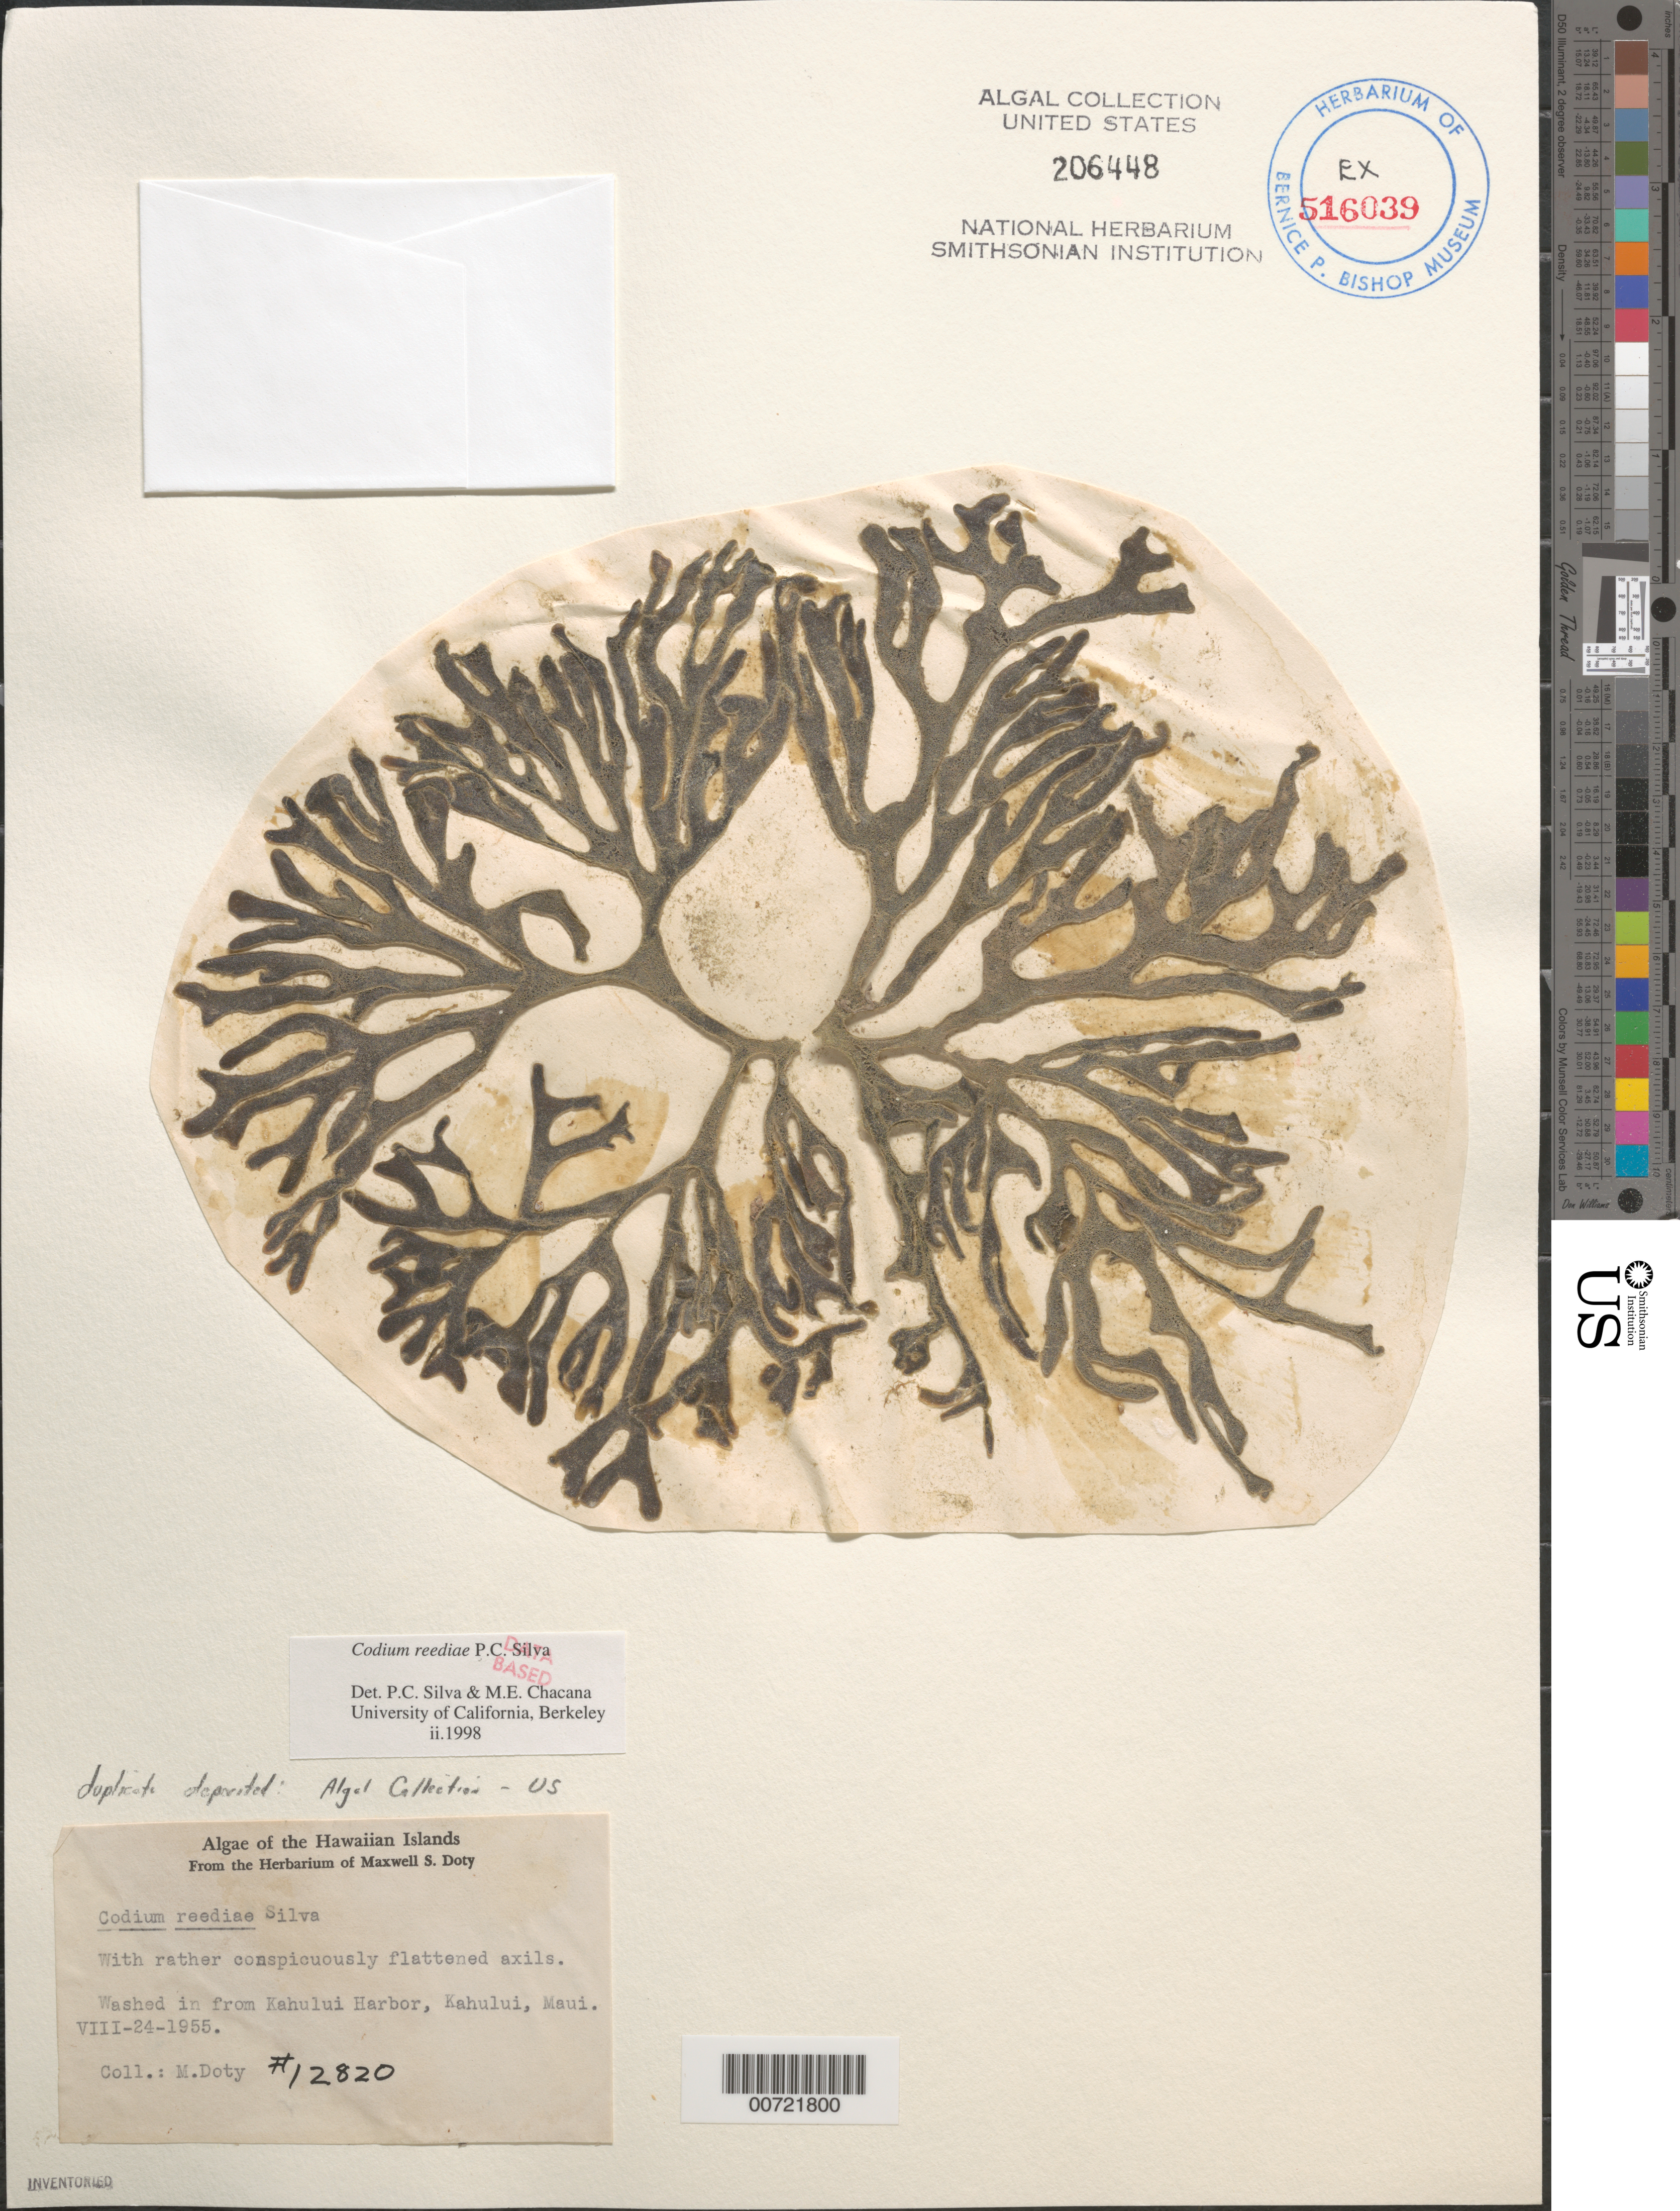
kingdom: Plantae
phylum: Chlorophyta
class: Ulvophyceae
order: Bryopsidales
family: Codiaceae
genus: Codium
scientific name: Codium reediae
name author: P.C. Silva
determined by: Pedroche, F. F.; Silva, P. C.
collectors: M. S. Doty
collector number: MSD 12820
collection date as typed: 24 Aug 1955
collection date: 1955-08-24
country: United States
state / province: Hawaii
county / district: Maui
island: Maui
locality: Kahului, Kahului Harbor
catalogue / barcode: US 206448